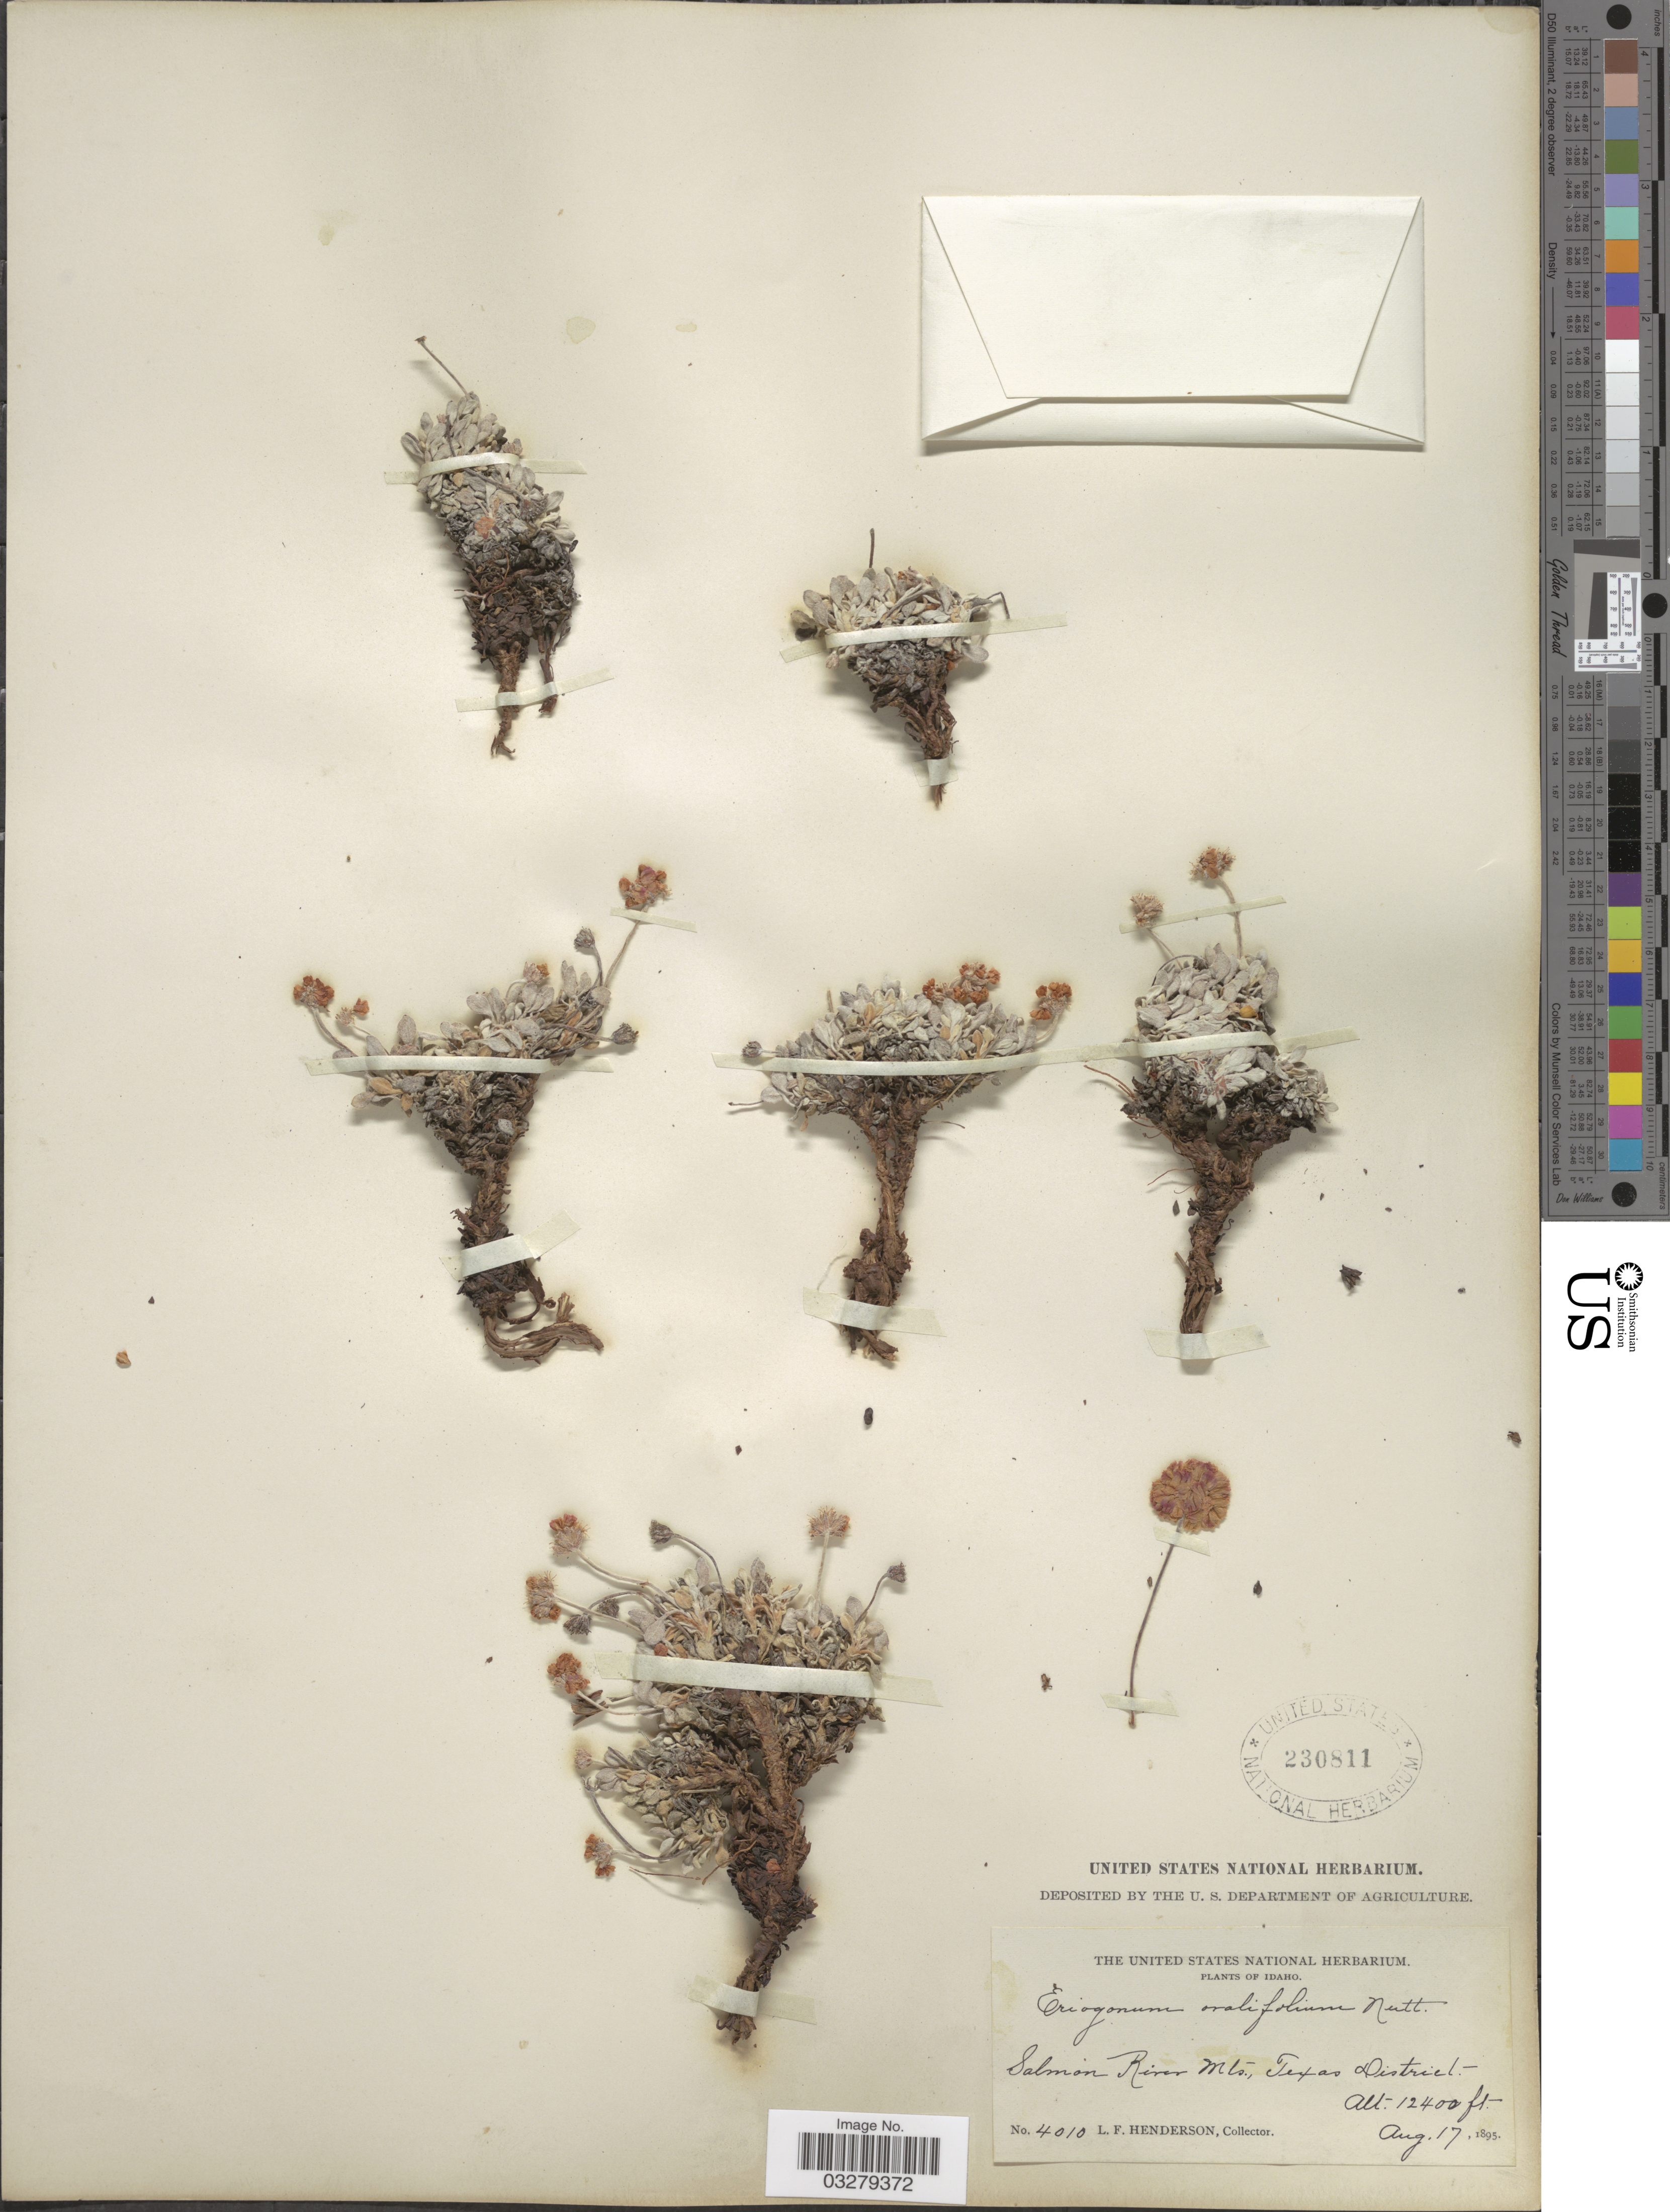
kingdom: Plantae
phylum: Tracheophyta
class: Magnoliopsida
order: Caryophyllales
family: Polygonaceae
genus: Eriogonum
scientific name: Eriogonum ovalifolium var. depressum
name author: Blank.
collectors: L. Henderson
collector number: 4010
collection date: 1895-08-17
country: United States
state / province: Idaho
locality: Salmon River Mts., Texas District.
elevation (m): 3780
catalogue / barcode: US 230811